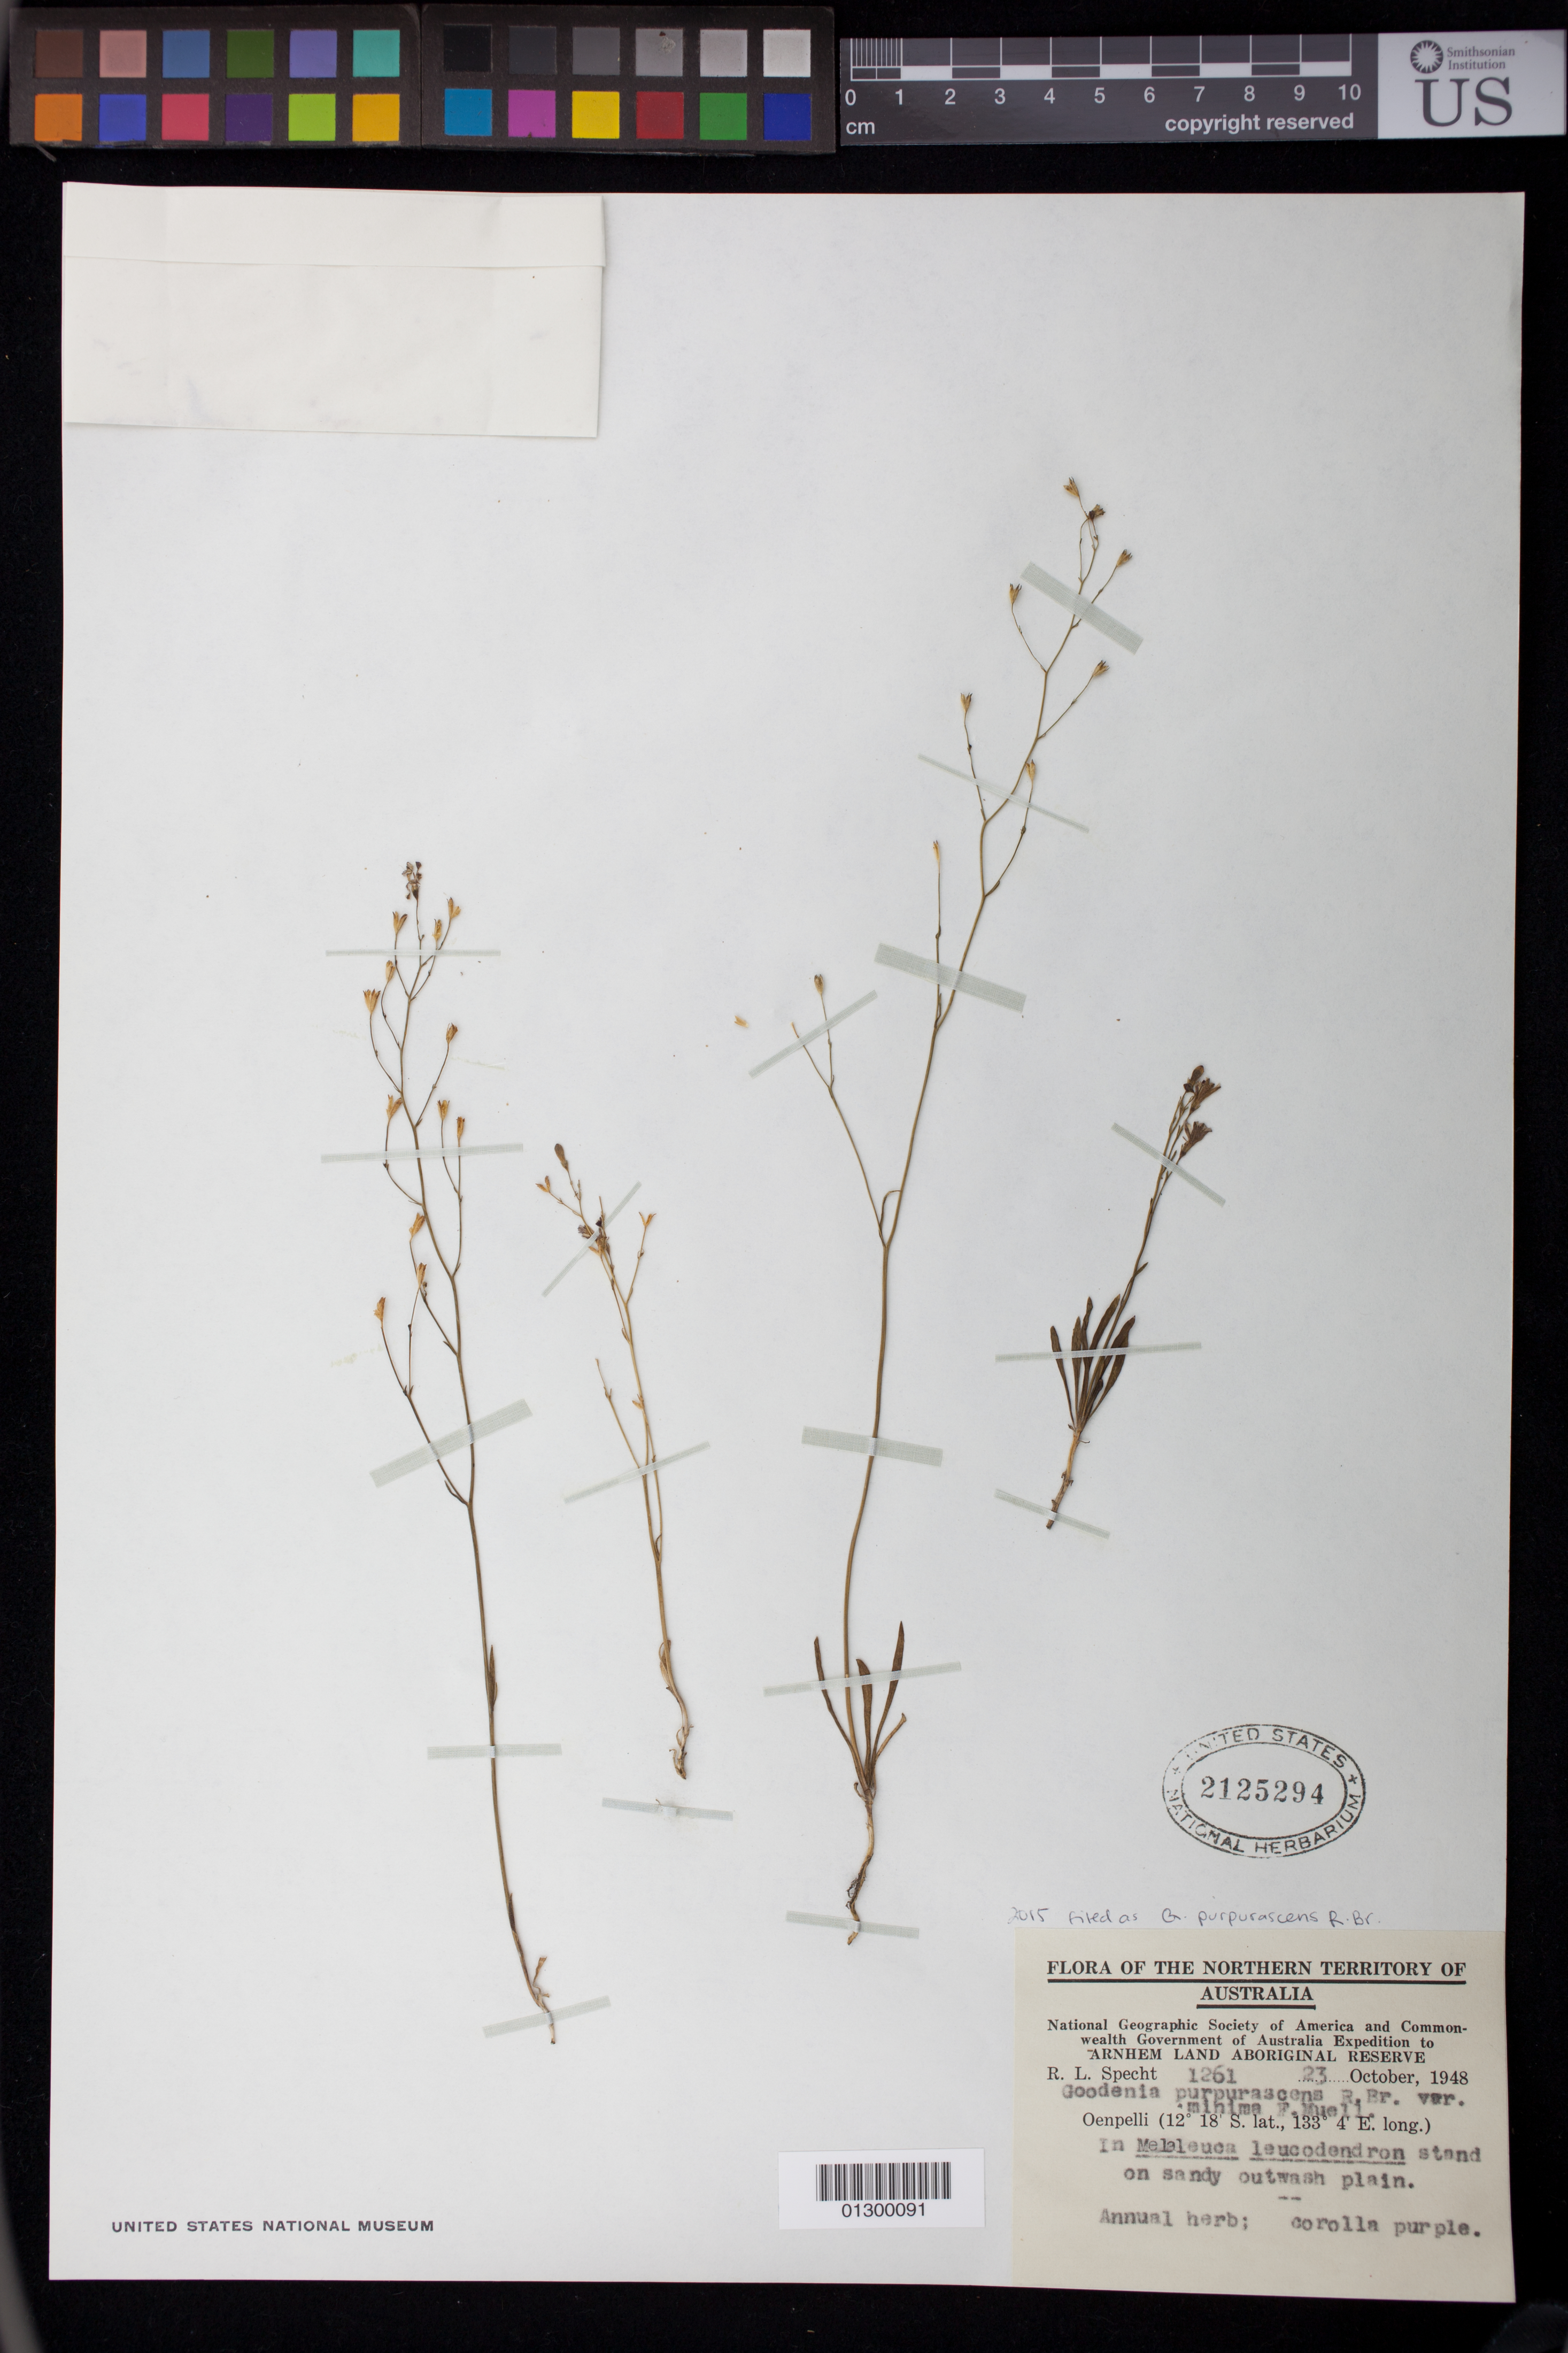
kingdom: Plantae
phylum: Tracheophyta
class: Magnoliopsida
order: Asterales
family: Goodeniaceae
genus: Goodenia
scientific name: Goodenia purpurascens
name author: R. Br.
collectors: R. L. Specht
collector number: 1261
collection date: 1948-10-23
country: Australia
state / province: Northern Territory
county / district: West Arnhem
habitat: In Melaleuca leucdendron stand on sandy outwash plain.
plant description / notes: Annual herb; corolla purple.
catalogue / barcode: US 2125294